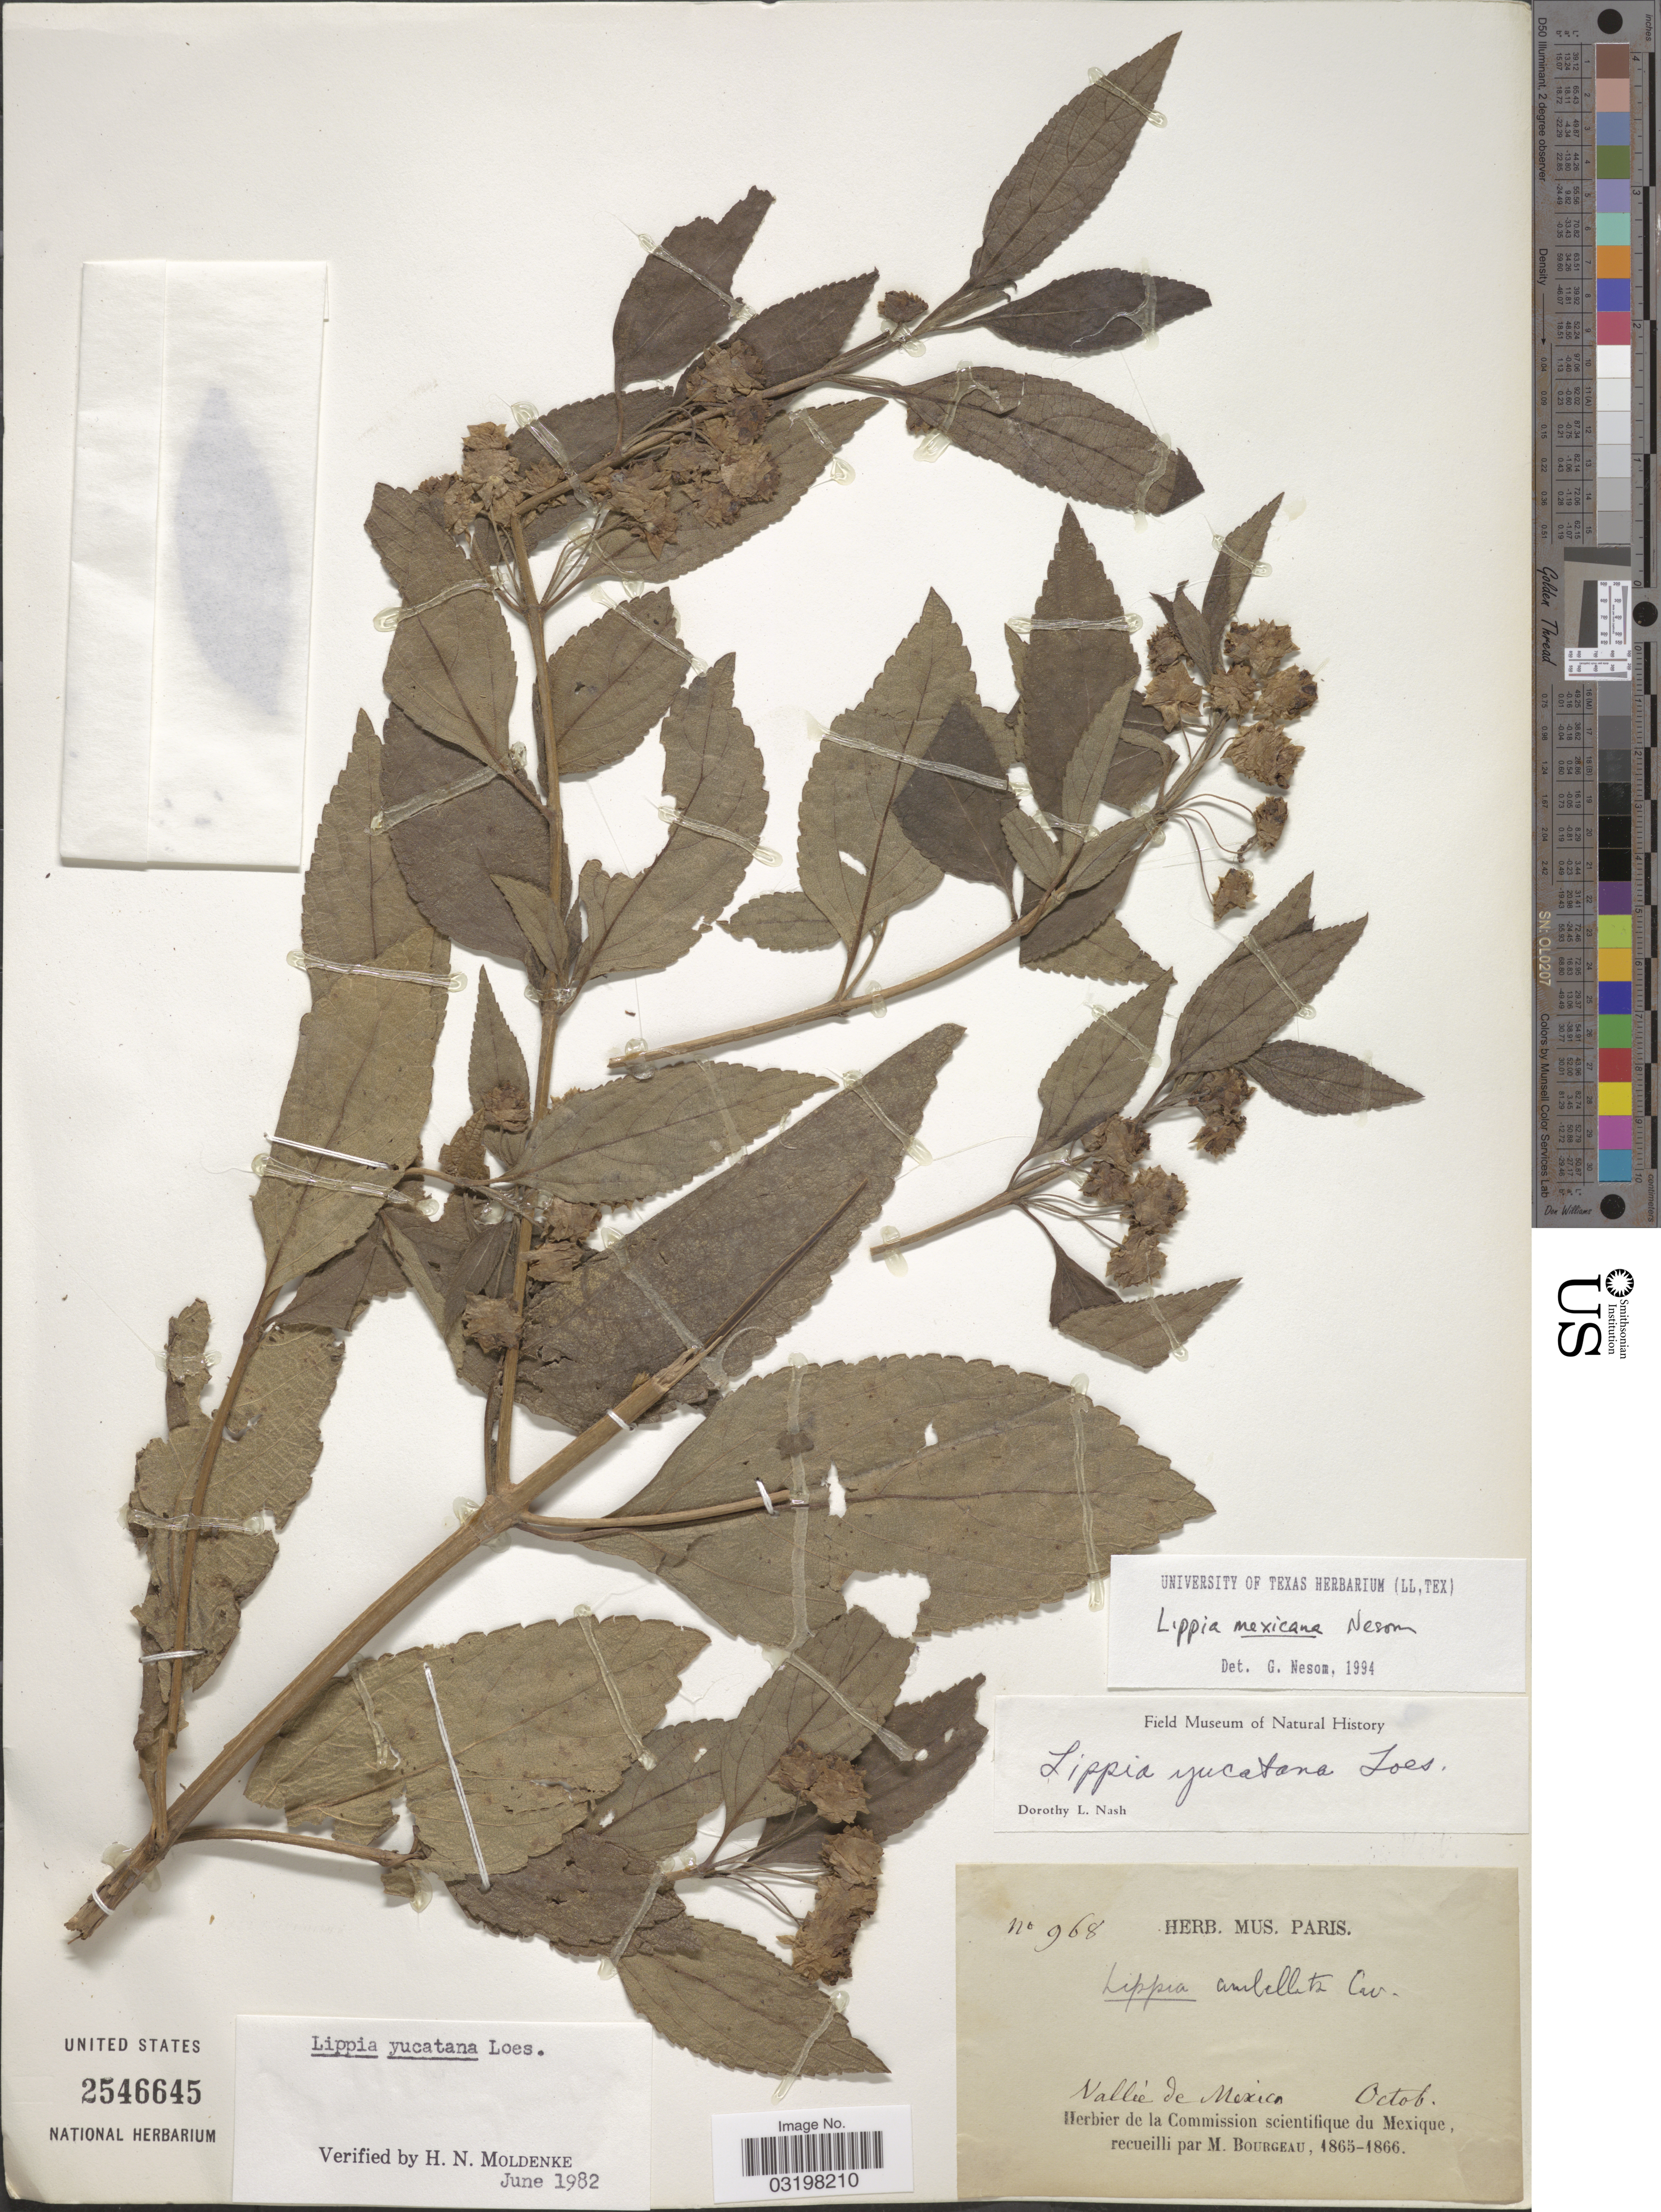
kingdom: Plantae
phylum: Tracheophyta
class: Magnoliopsida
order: Lamiales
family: Verbenaceae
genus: Lippia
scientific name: Lippia mexicana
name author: G.L. Nesom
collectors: M. Bourgeau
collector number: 968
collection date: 1865-10/1866-10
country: Mexico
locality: Valleé de Mexico.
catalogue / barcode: US 2546645